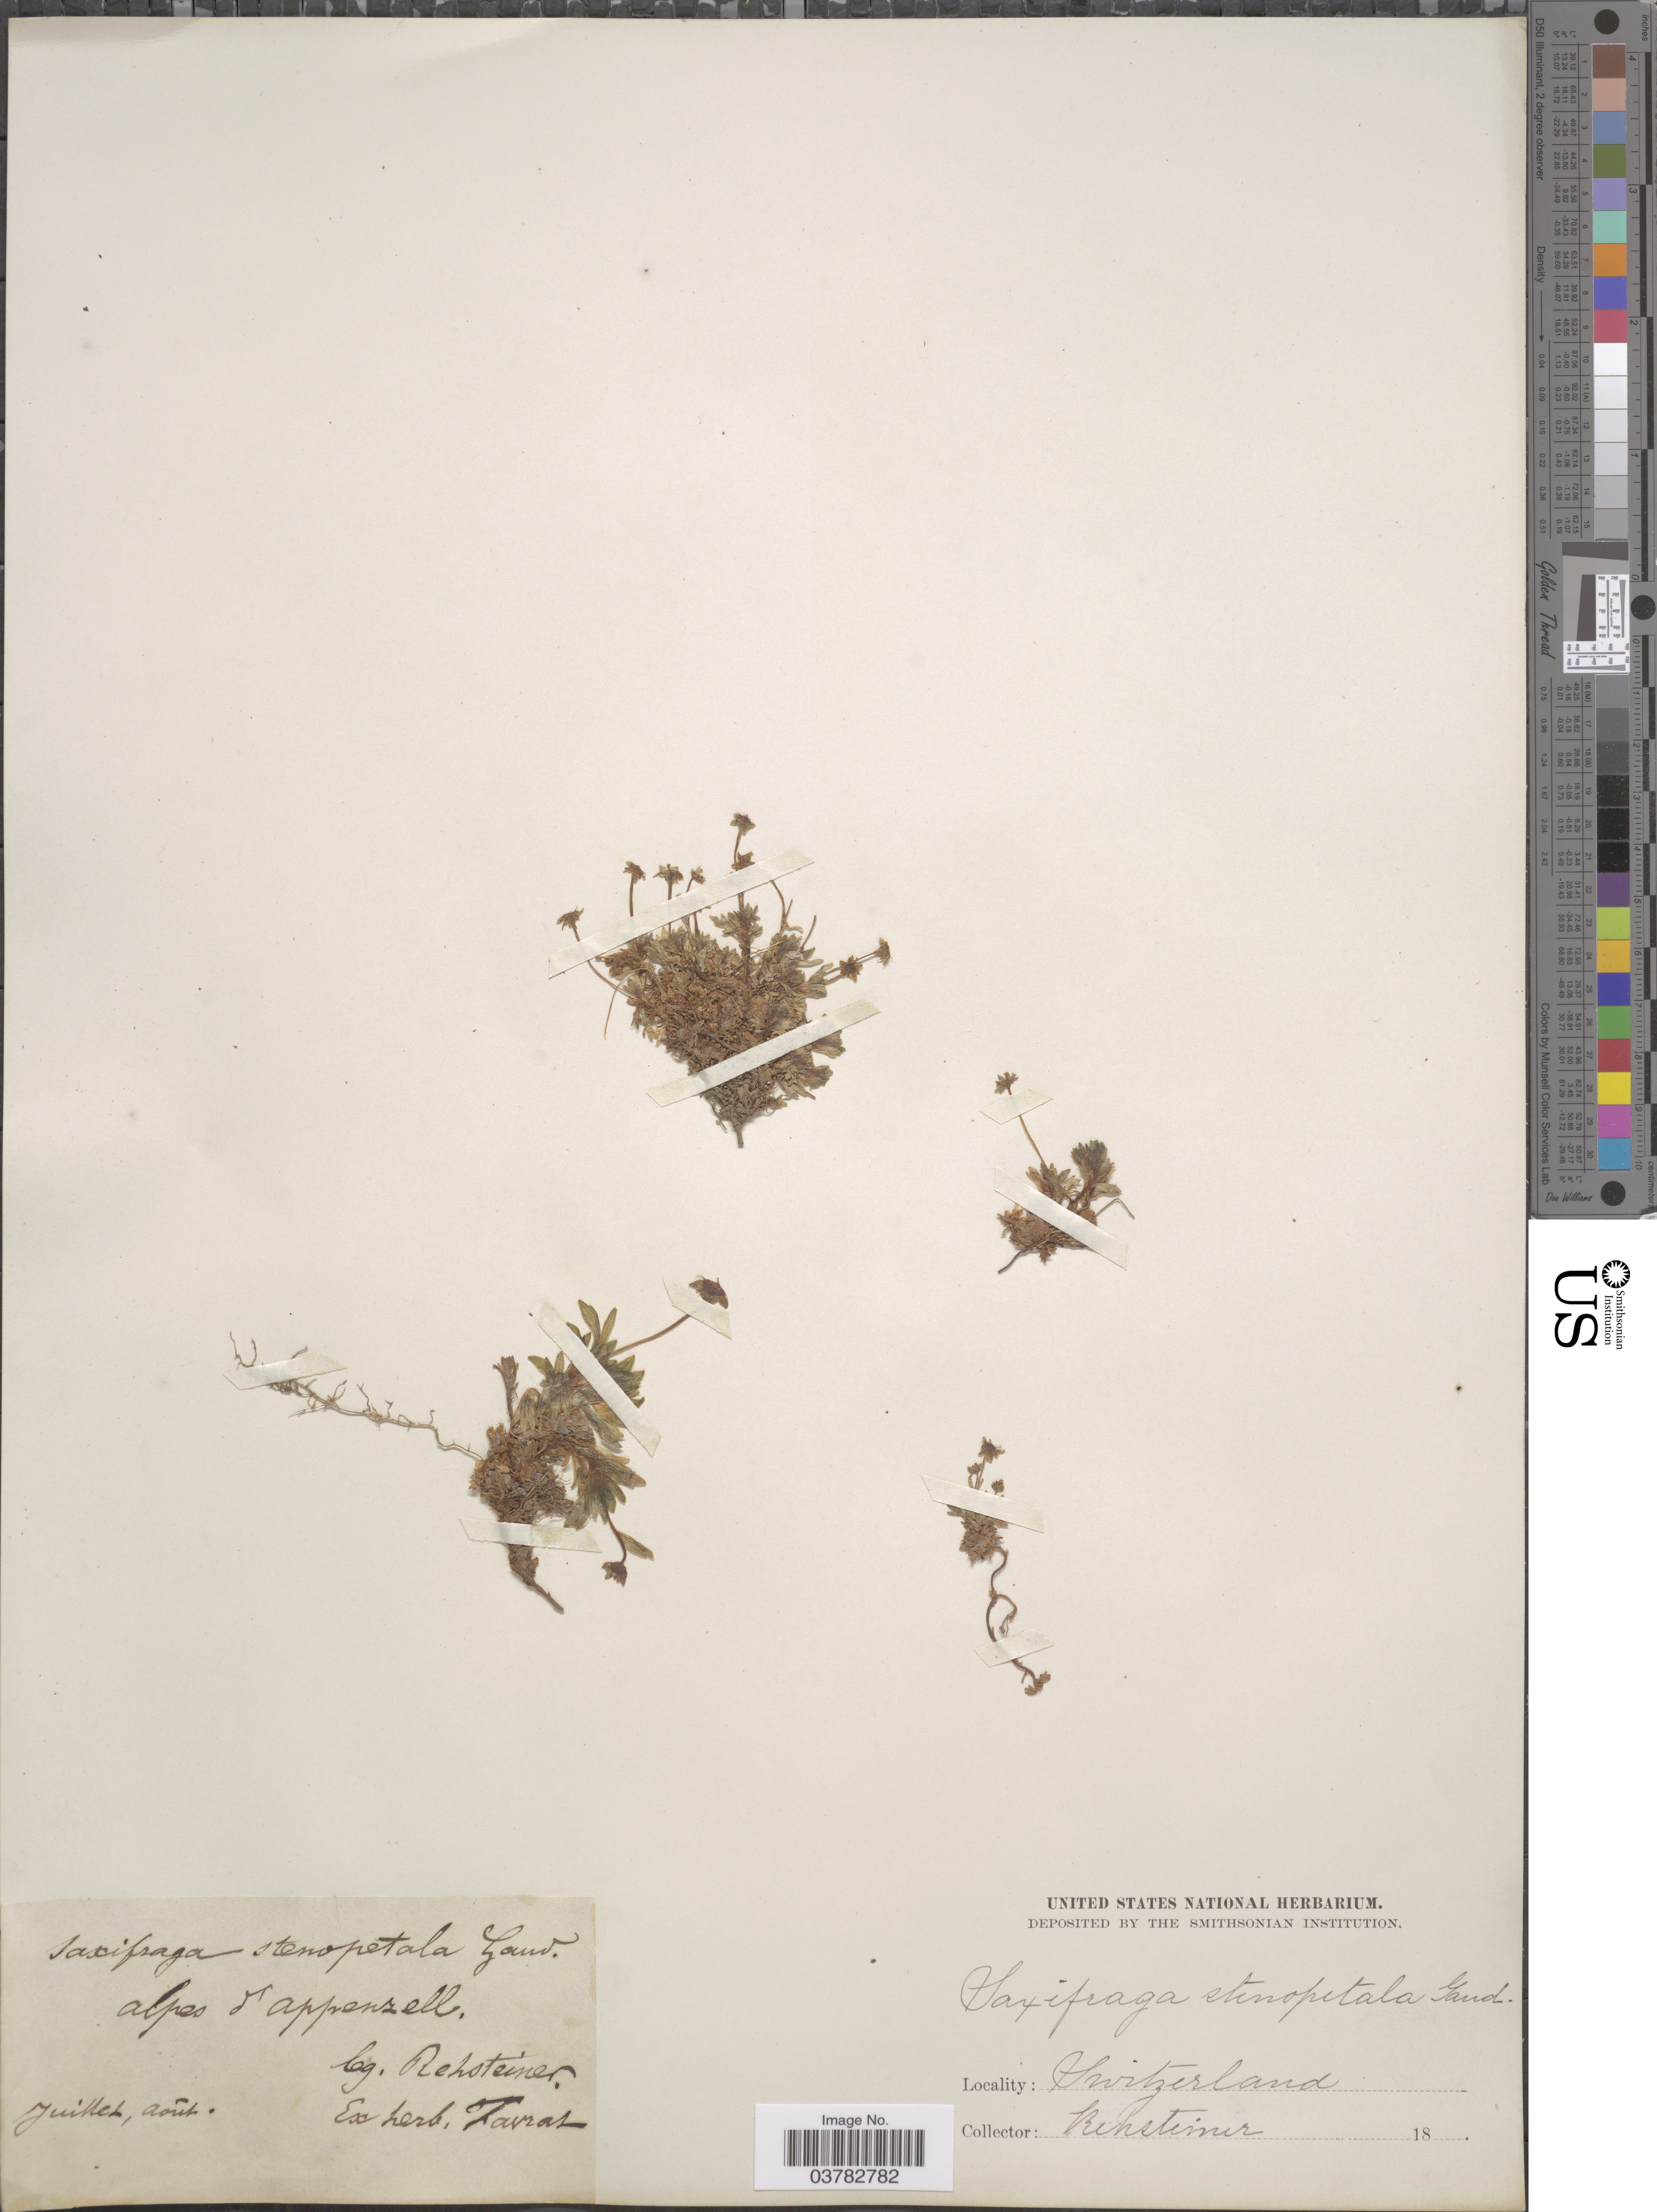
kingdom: Plantae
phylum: Tracheophyta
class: Magnoliopsida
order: Saxifragales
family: Saxifragaceae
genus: Saxifraga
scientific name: Saxifraga stenopetala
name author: Gaudin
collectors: Rehsteiner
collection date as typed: Juillet, août. 18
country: Switzerland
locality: Alpes d'Appenzell.